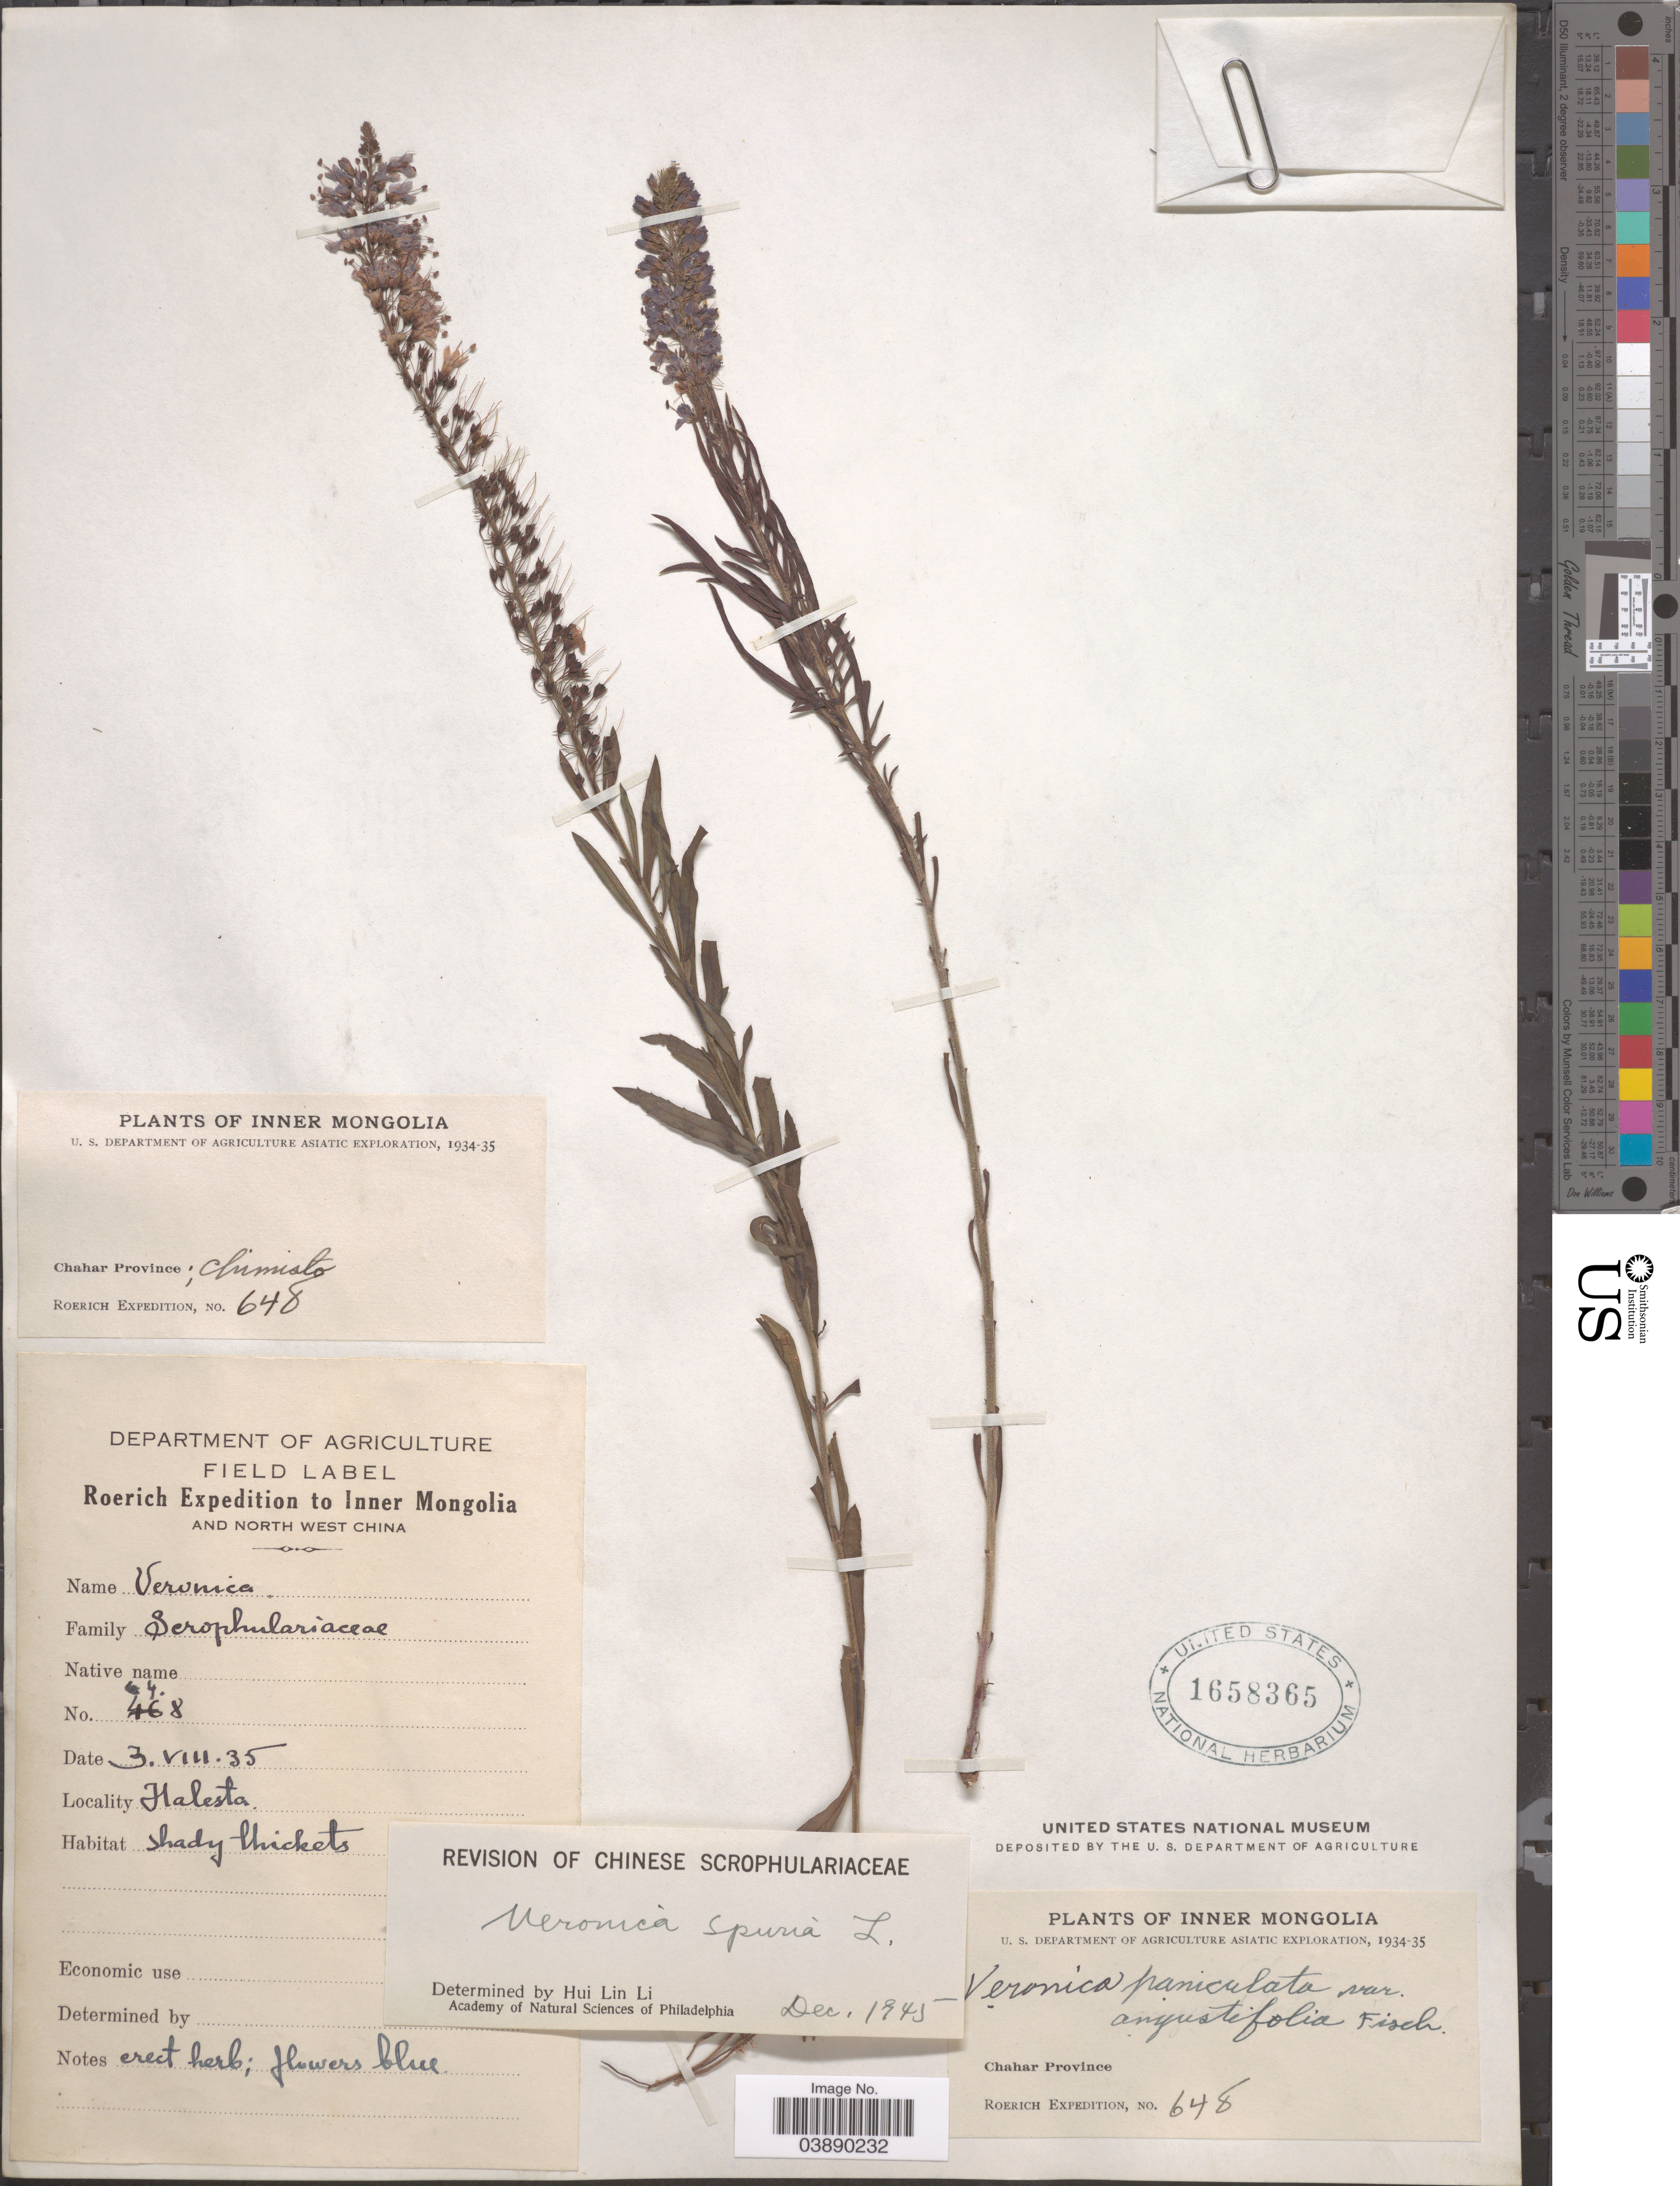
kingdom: Plantae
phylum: Tracheophyta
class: Magnoliopsida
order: Lamiales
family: Plantaginaceae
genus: Veronica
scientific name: Veronica linariifolia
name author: Pall. ex Link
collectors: Roerich Expedition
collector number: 648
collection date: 1935-08-03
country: Mongolia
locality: Inner Mongolia and North West China. Chahar Province; Chimiato. Halesta.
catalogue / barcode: US 1658365